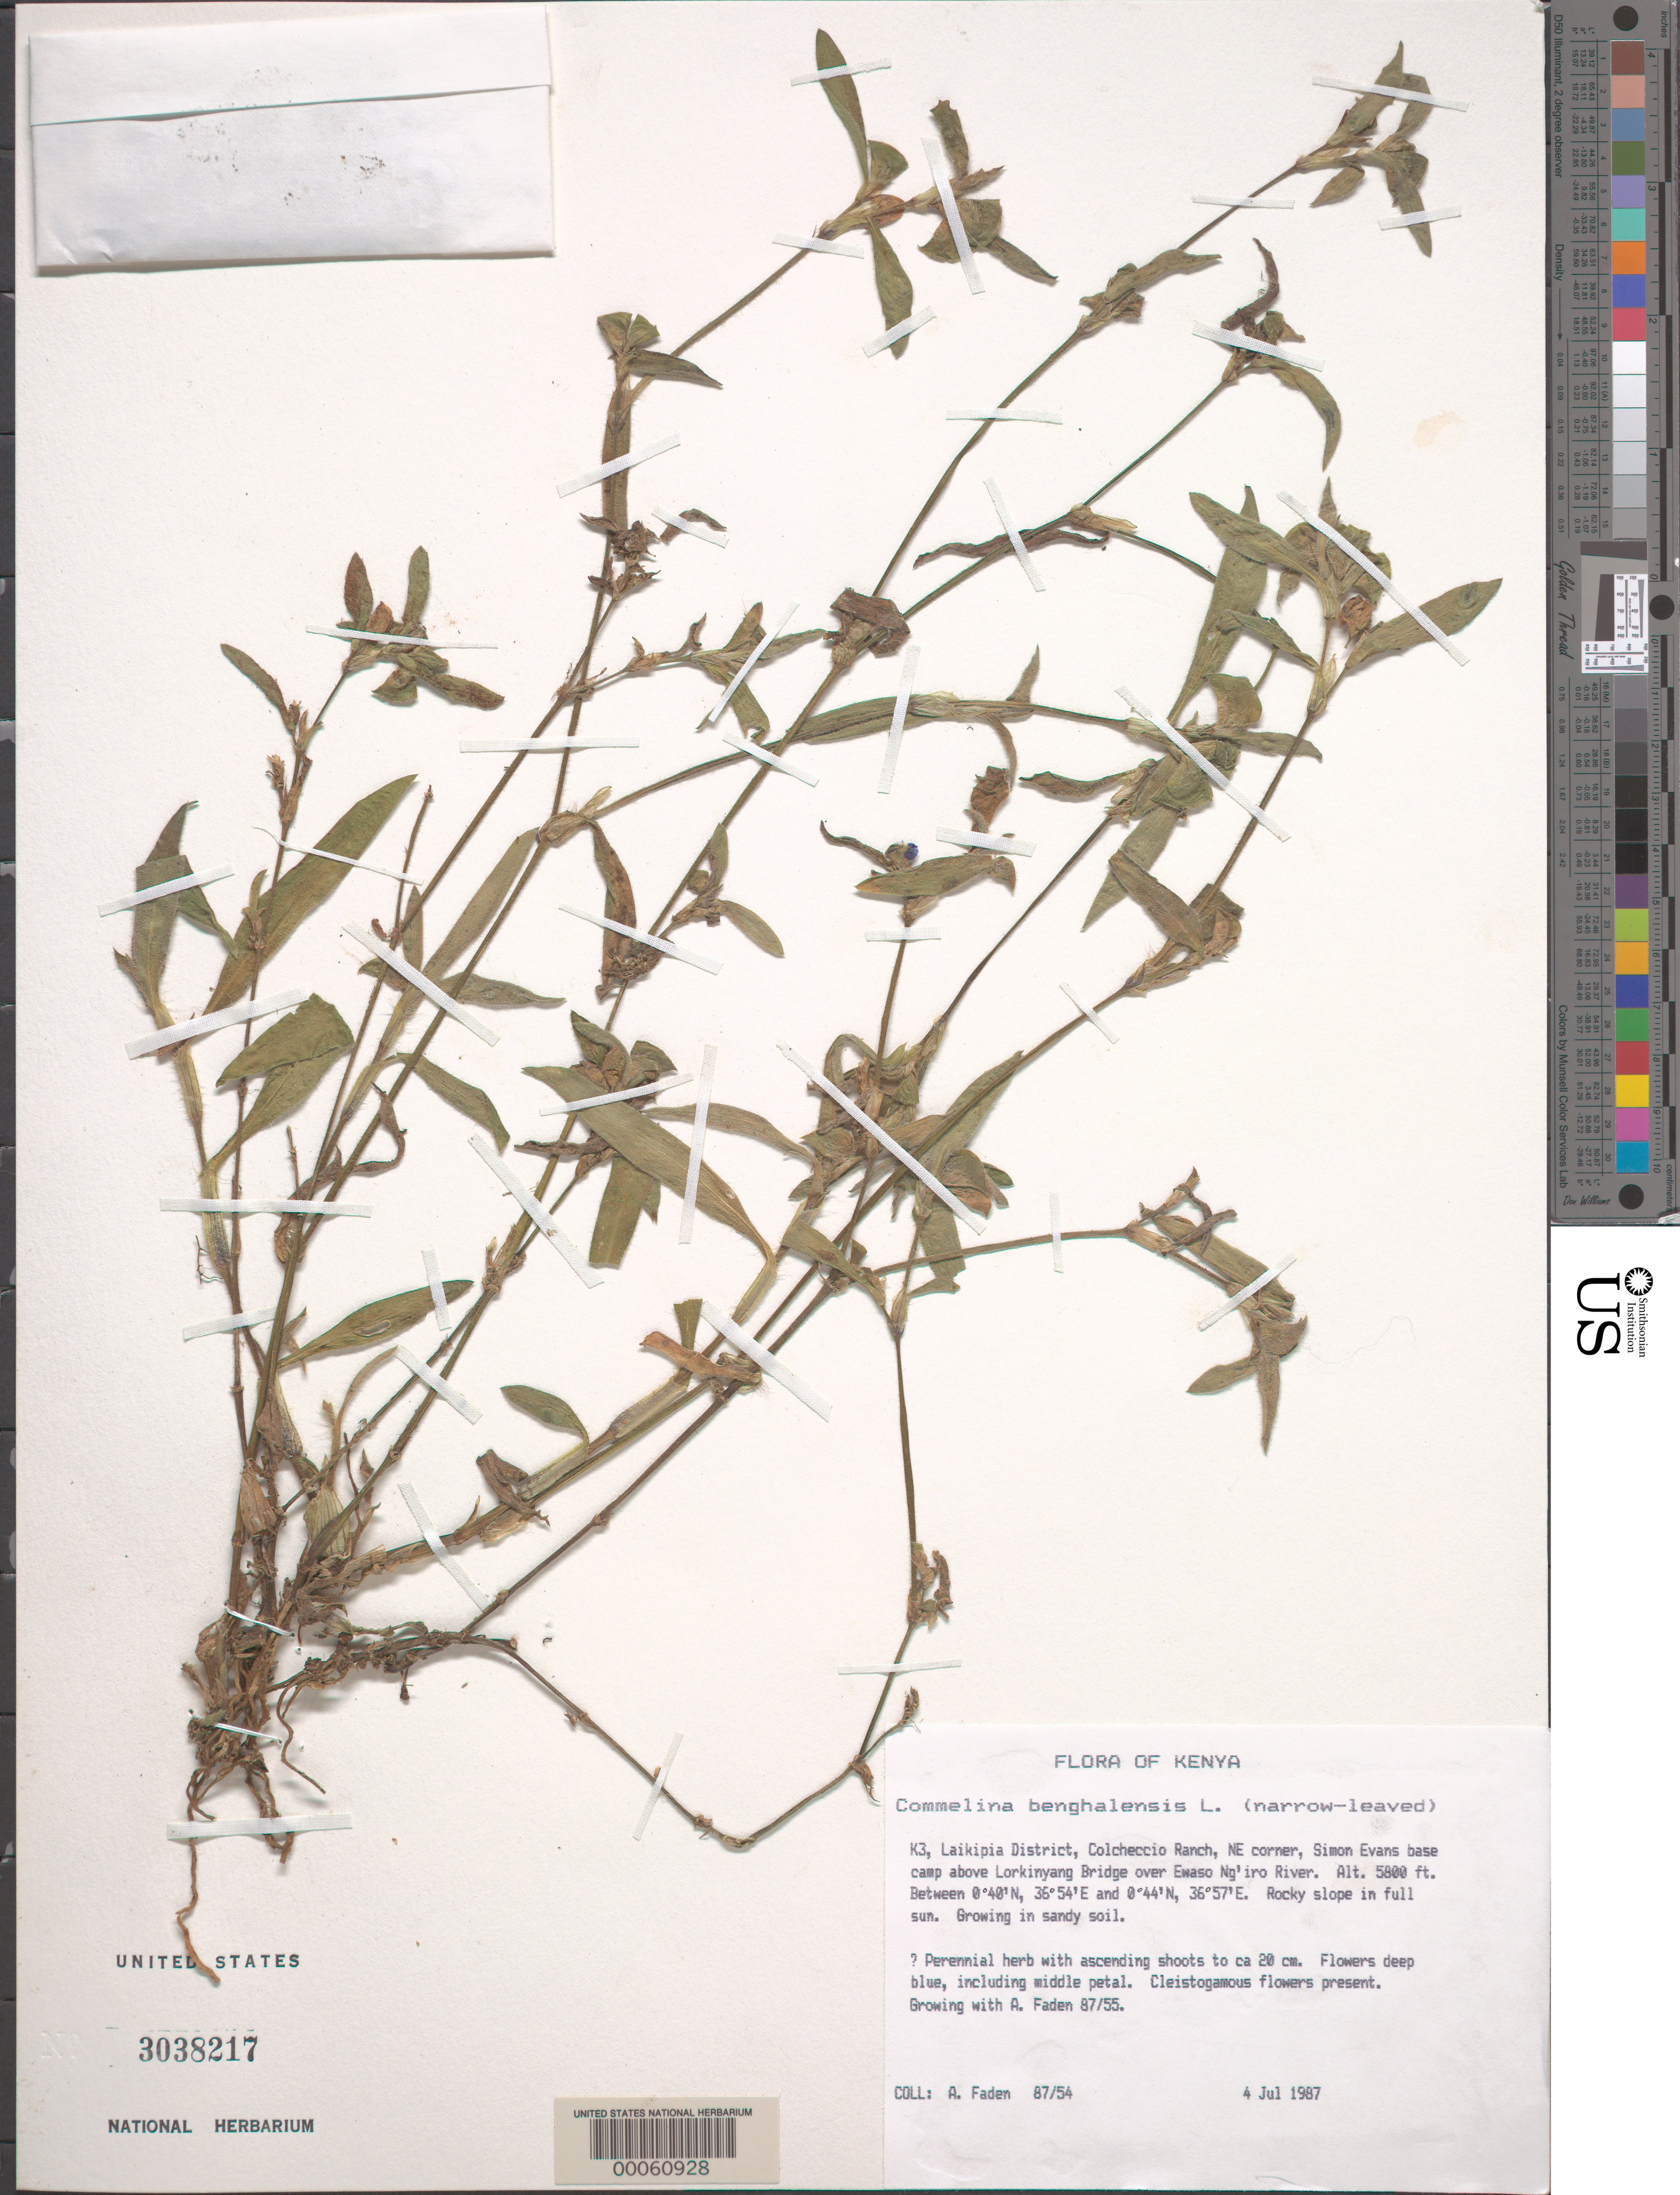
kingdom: Plantae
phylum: Tracheophyta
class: Liliopsida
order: Commelinales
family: Commelinaceae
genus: Commelina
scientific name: Commelina benghalensis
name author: L.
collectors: A. J. Faden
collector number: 87/54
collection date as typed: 04 Jul 1987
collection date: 1987-07-04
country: Kenya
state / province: Laikipia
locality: Colcheccio ranch, ne corner, simon evans base camp above lorkin- yang bridge over ewaso ng'iro river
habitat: Rocky slope in full sun, in sandy soil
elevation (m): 1768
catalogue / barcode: US 3038217